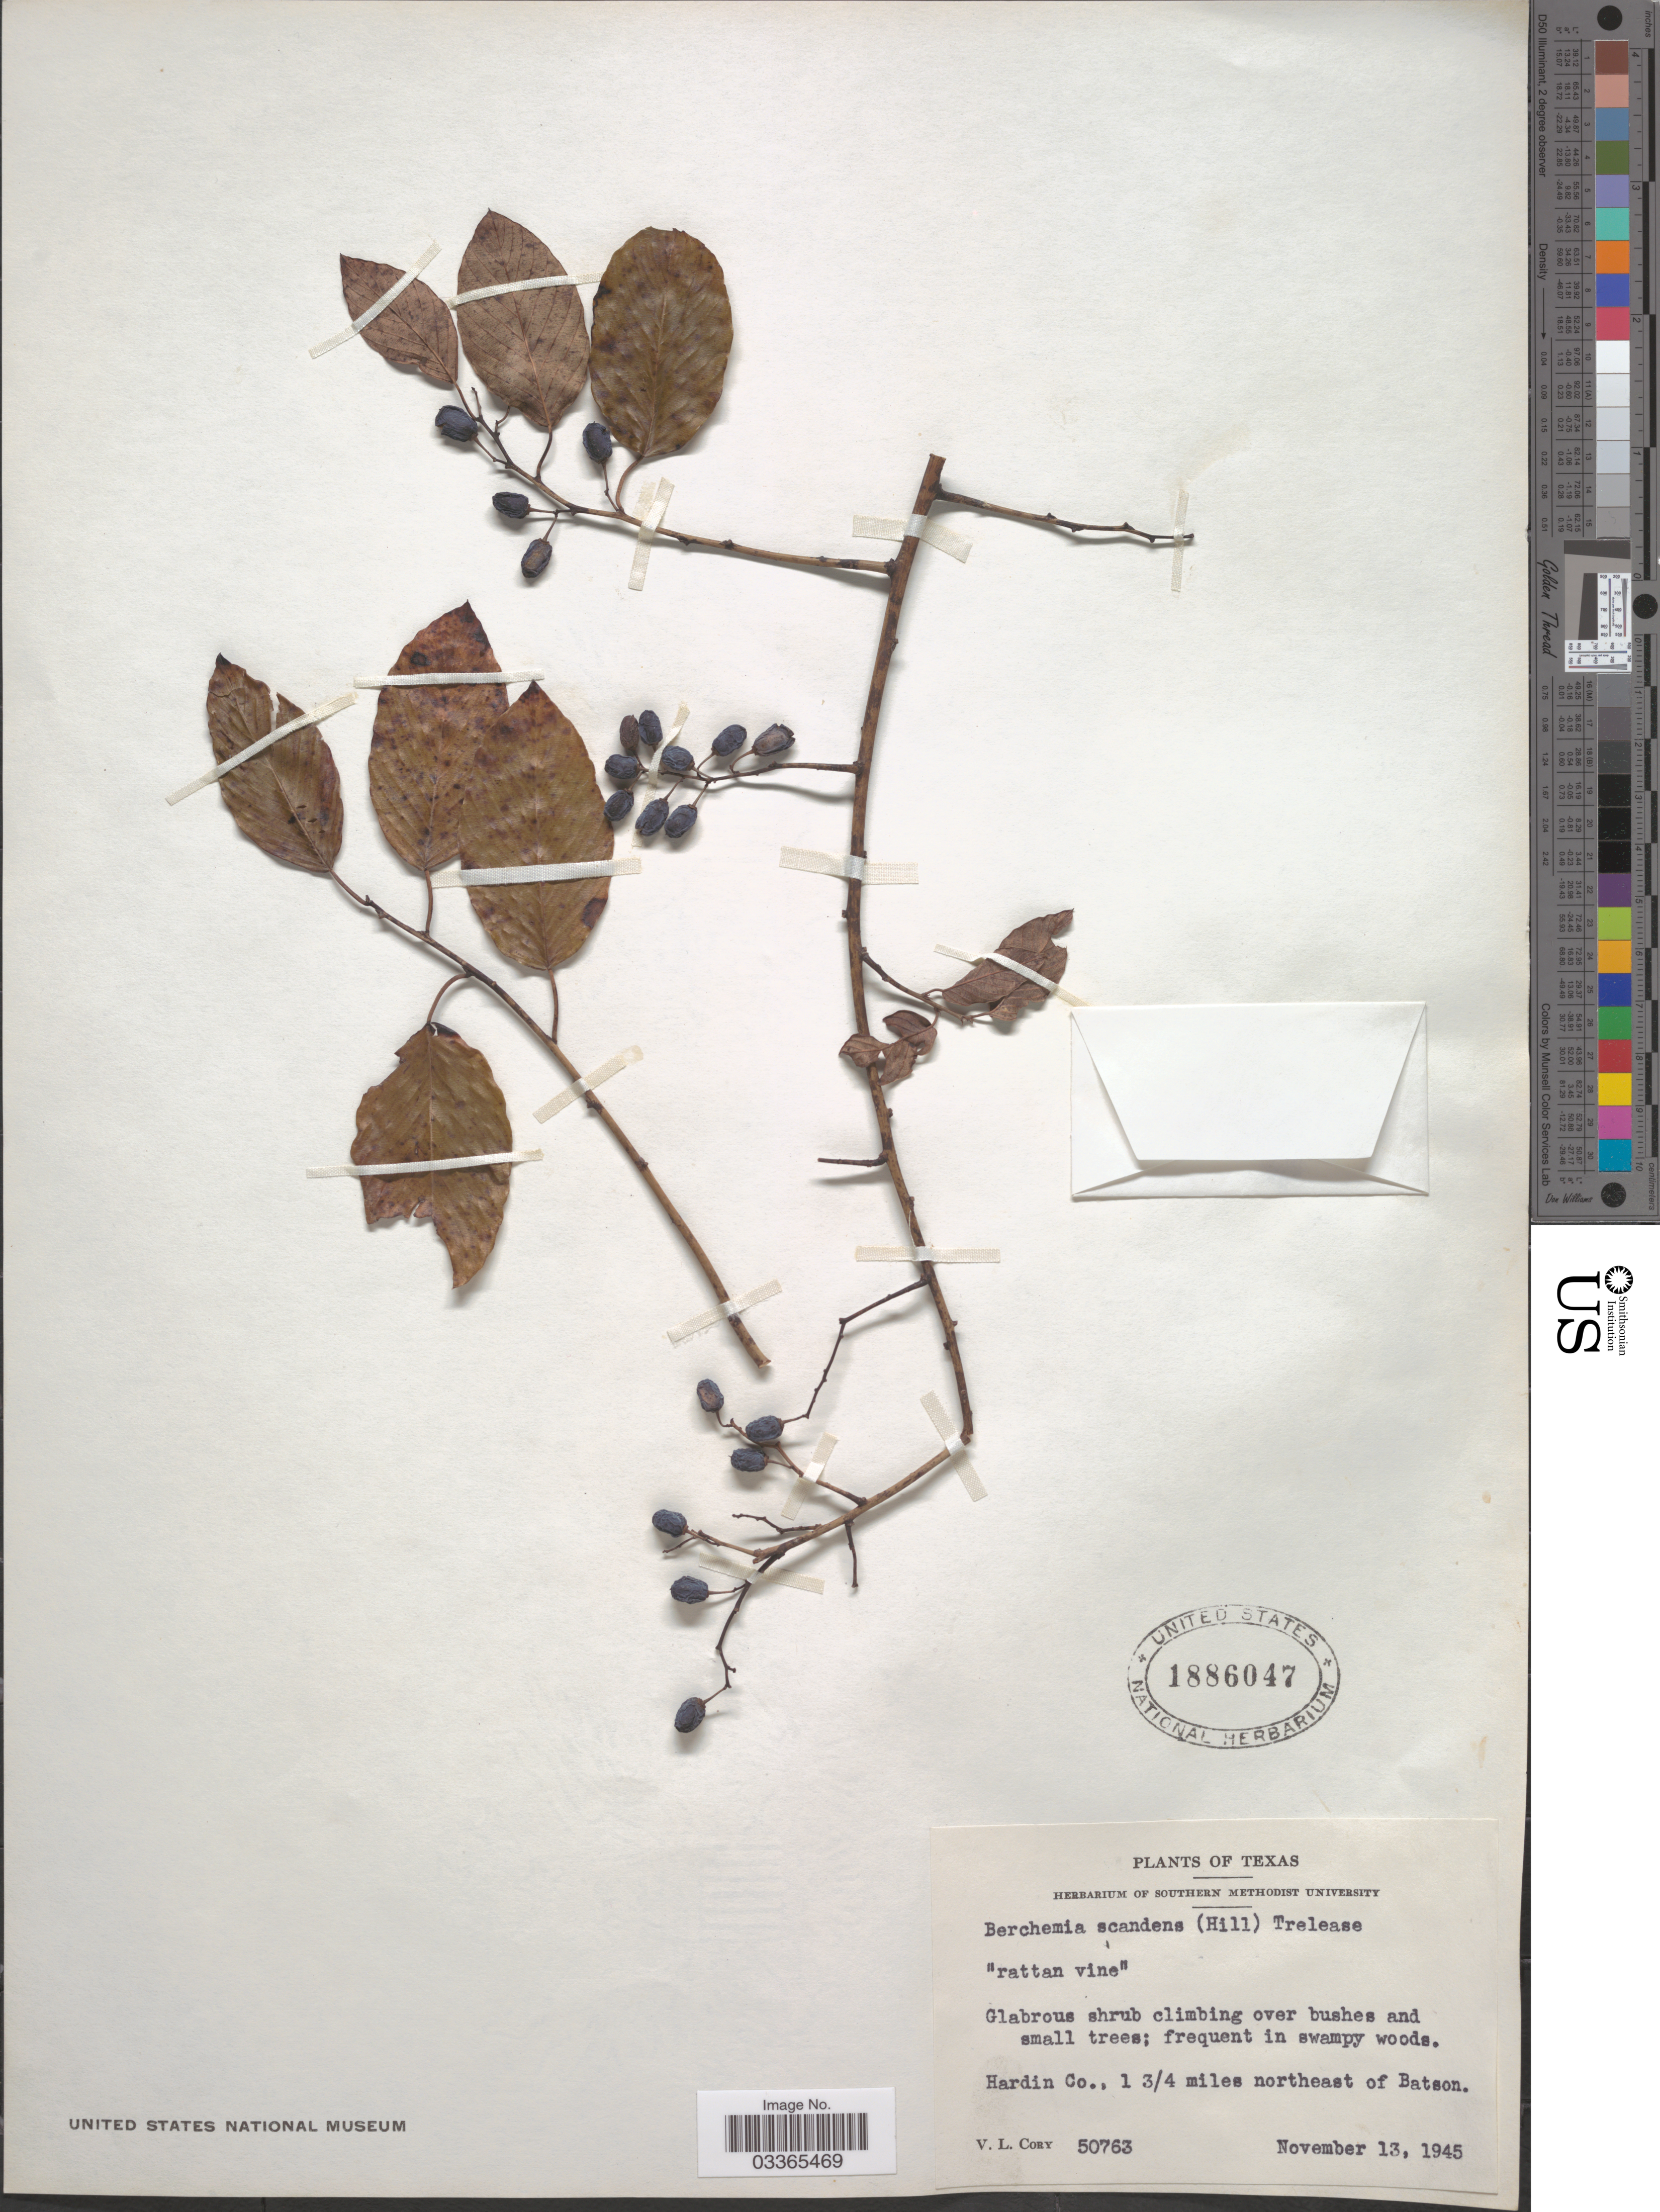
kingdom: Plantae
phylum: Tracheophyta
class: Magnoliopsida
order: Rosales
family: Rhamnaceae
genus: Berchemia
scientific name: Berchemia scandens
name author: (Hill) K. Koch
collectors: V. Cory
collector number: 50763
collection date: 1945-11-13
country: United States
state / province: Texas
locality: Hardin Co., 1¾ miles northeast of Batson.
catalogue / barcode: US 1886047